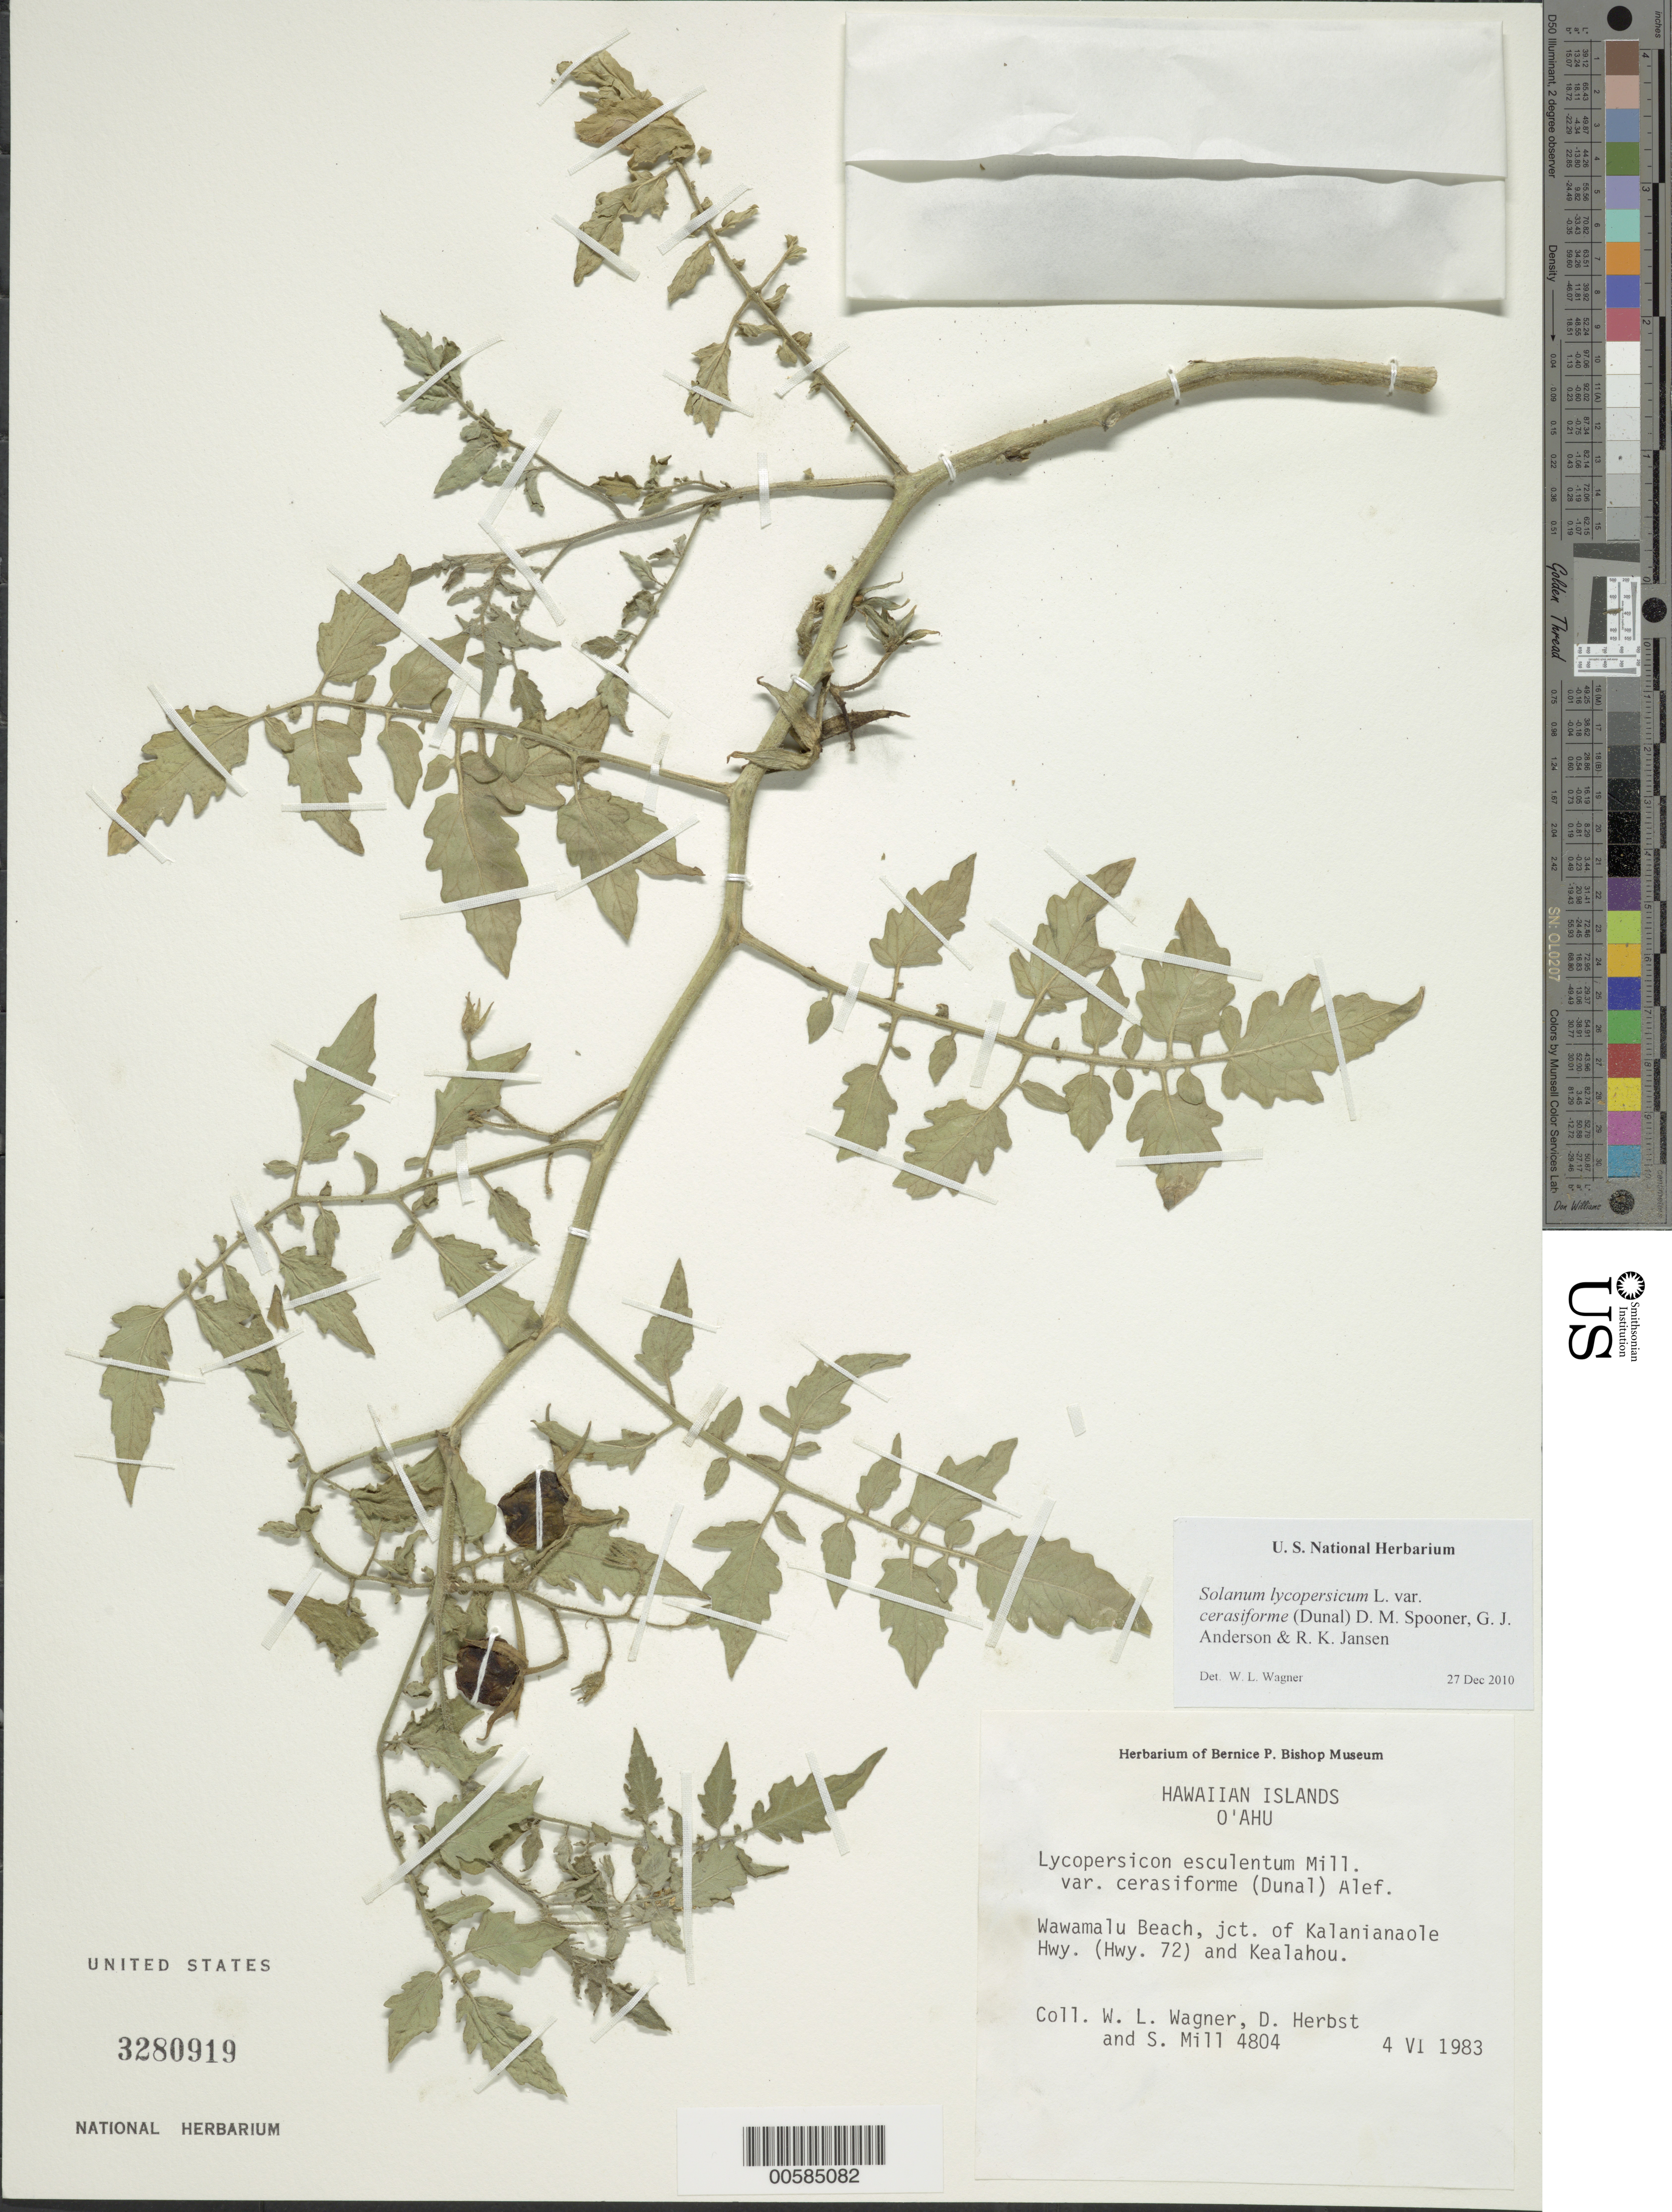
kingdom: Plantae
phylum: Tracheophyta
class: Magnoliopsida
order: Solanales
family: Solanaceae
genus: Solanum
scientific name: Solanum lycopersicum var. cerasiforme (Dunal) D.M. Spooner, G.J. Anderson & R.K. Jansen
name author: (Dunal) D.M. Spooner et al.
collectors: W. L. Wagner, D. R. Herbst & S. W. Miller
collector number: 4804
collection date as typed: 4 Jun 1983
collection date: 1983-06-04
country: United States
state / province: Hawaii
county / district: Honolulu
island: Oahu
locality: Wawamalu Beach, jct of Kalanianaole Hwy (Hwy 72) and Kealahou.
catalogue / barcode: US 3280919